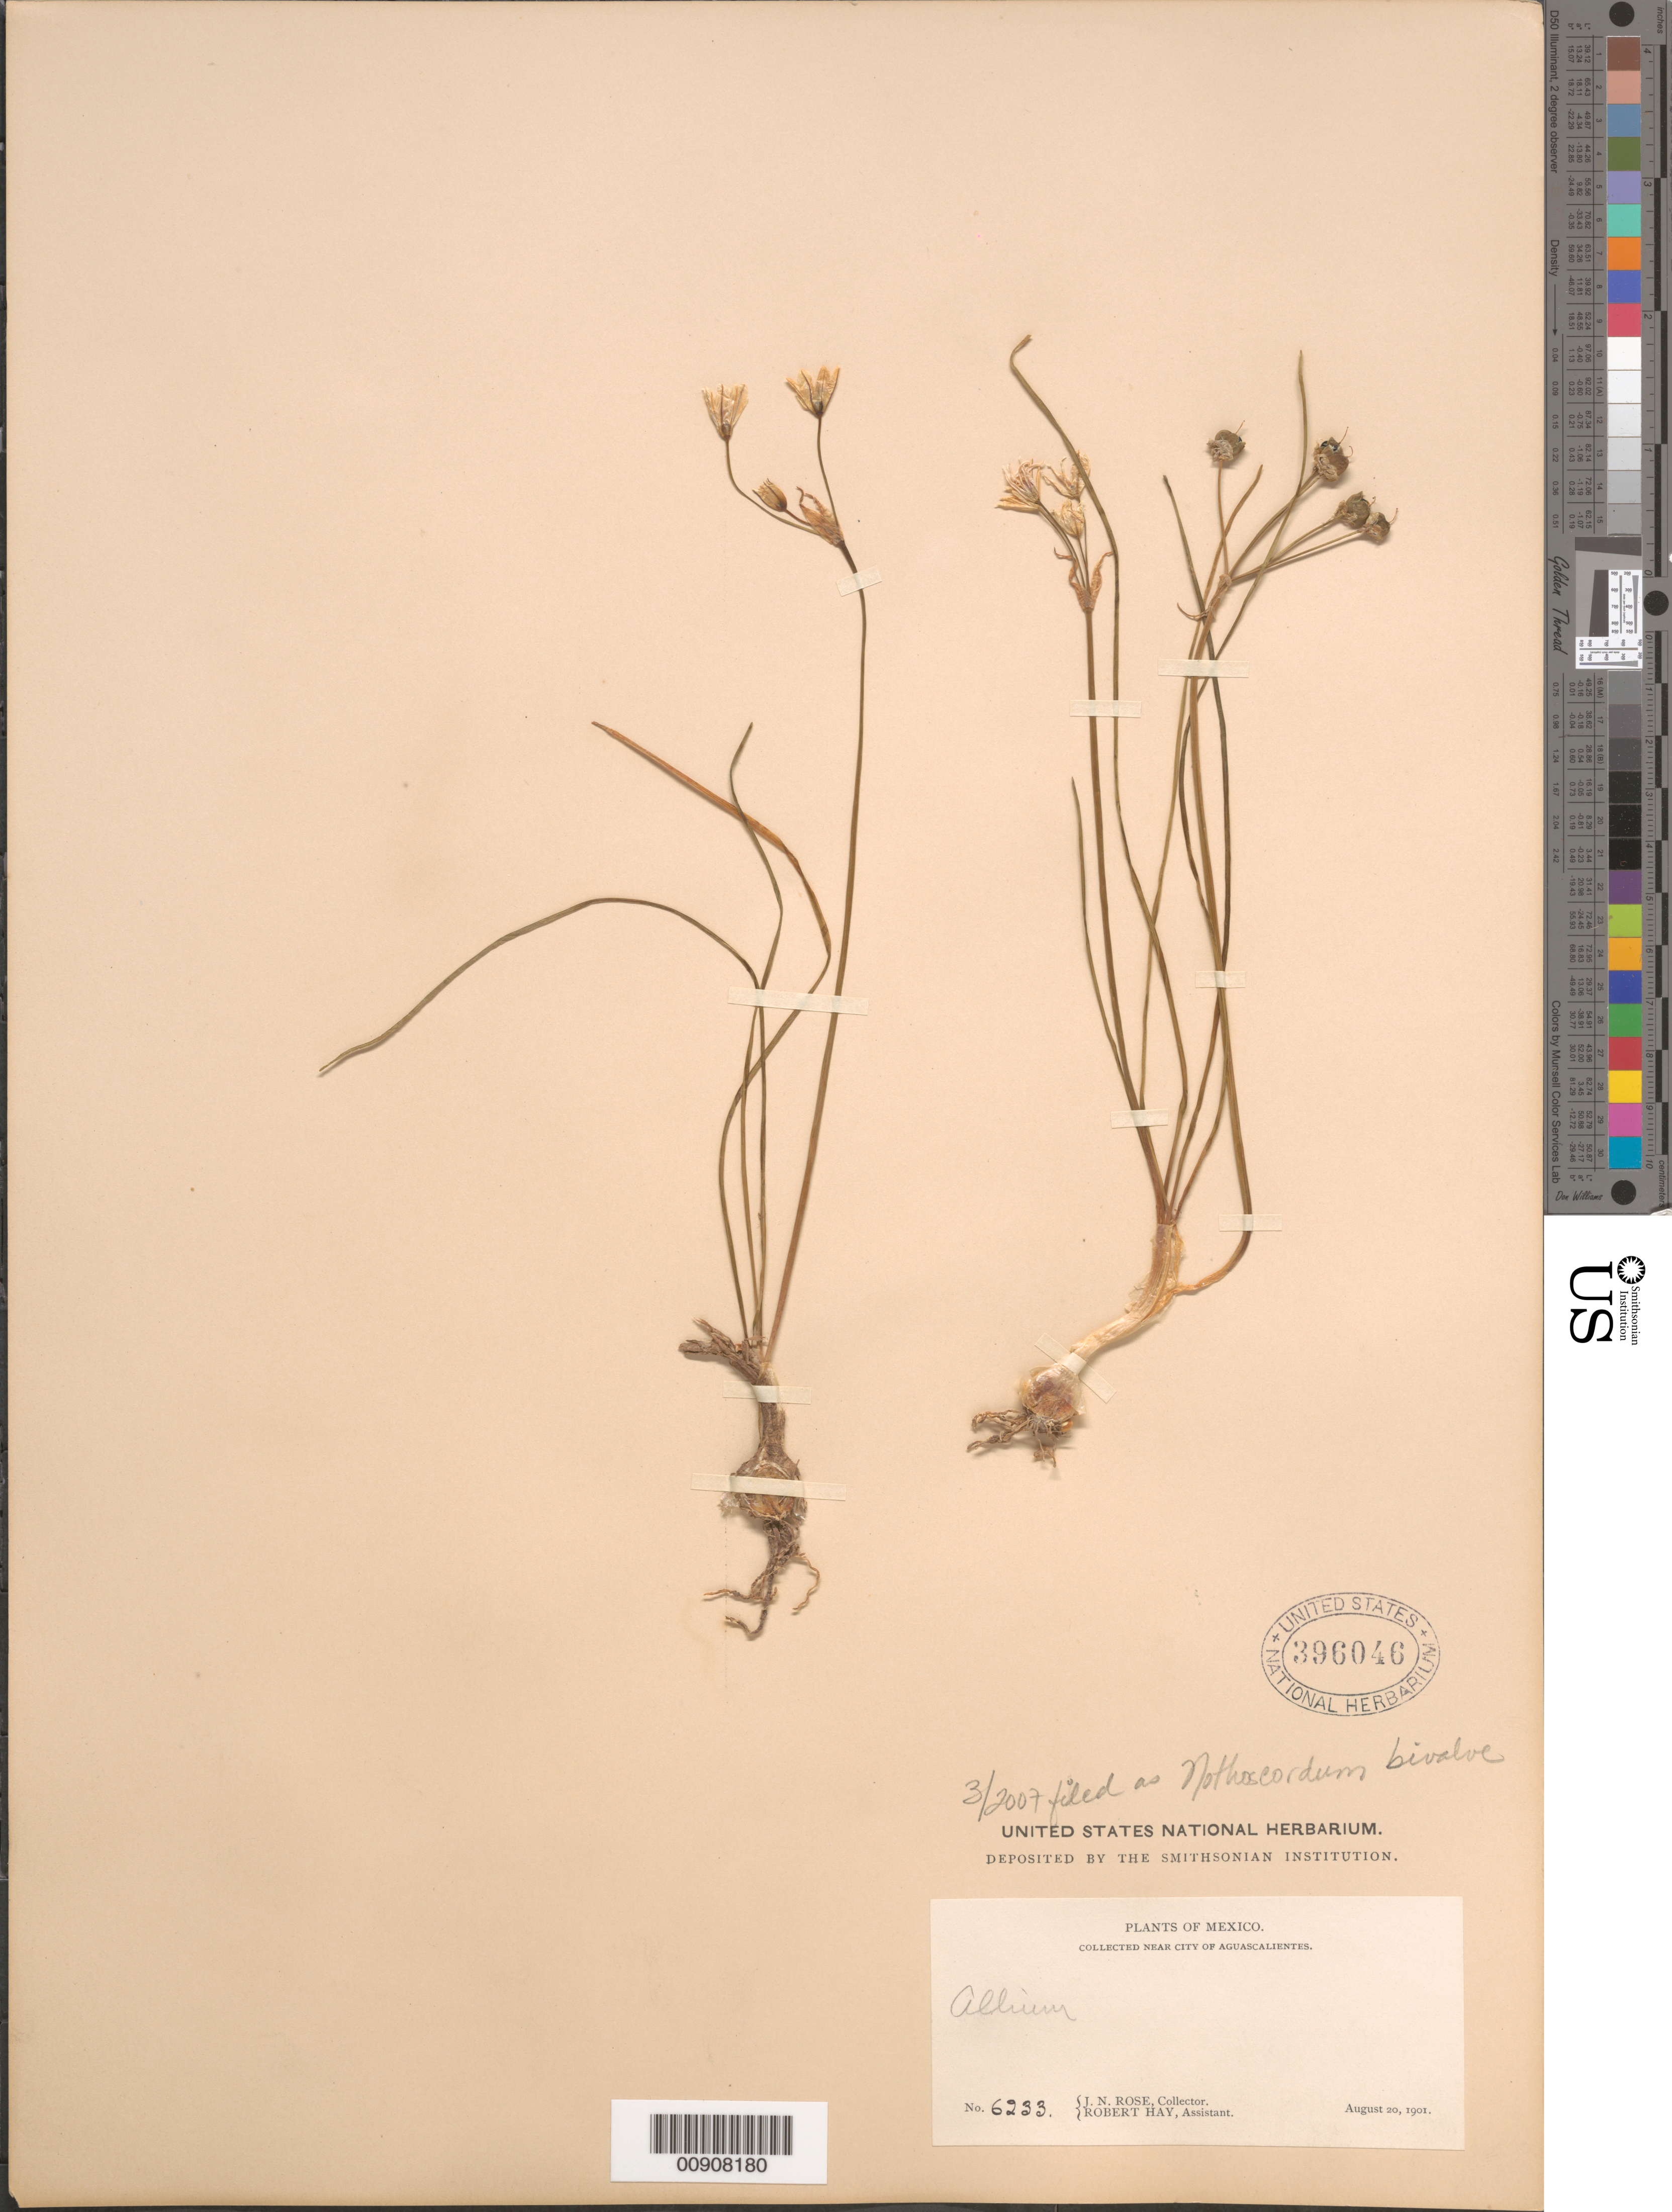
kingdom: Plantae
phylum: Tracheophyta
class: Liliopsida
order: Asparagales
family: Amaryllidaceae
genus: Nothoscordum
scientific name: Nothoscordum bivalve var. bivalve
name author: (L.) Britton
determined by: Strong, M. T., (US), Smithsonian Institution - National Museum of Natural History (UNITED STATES)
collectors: J. N. Rose & R. Hay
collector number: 6233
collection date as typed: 20 Aug 1901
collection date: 1901-08-20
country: Mexico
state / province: Aguascalientes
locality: Near city of Aguascalientes.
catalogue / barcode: US 396046